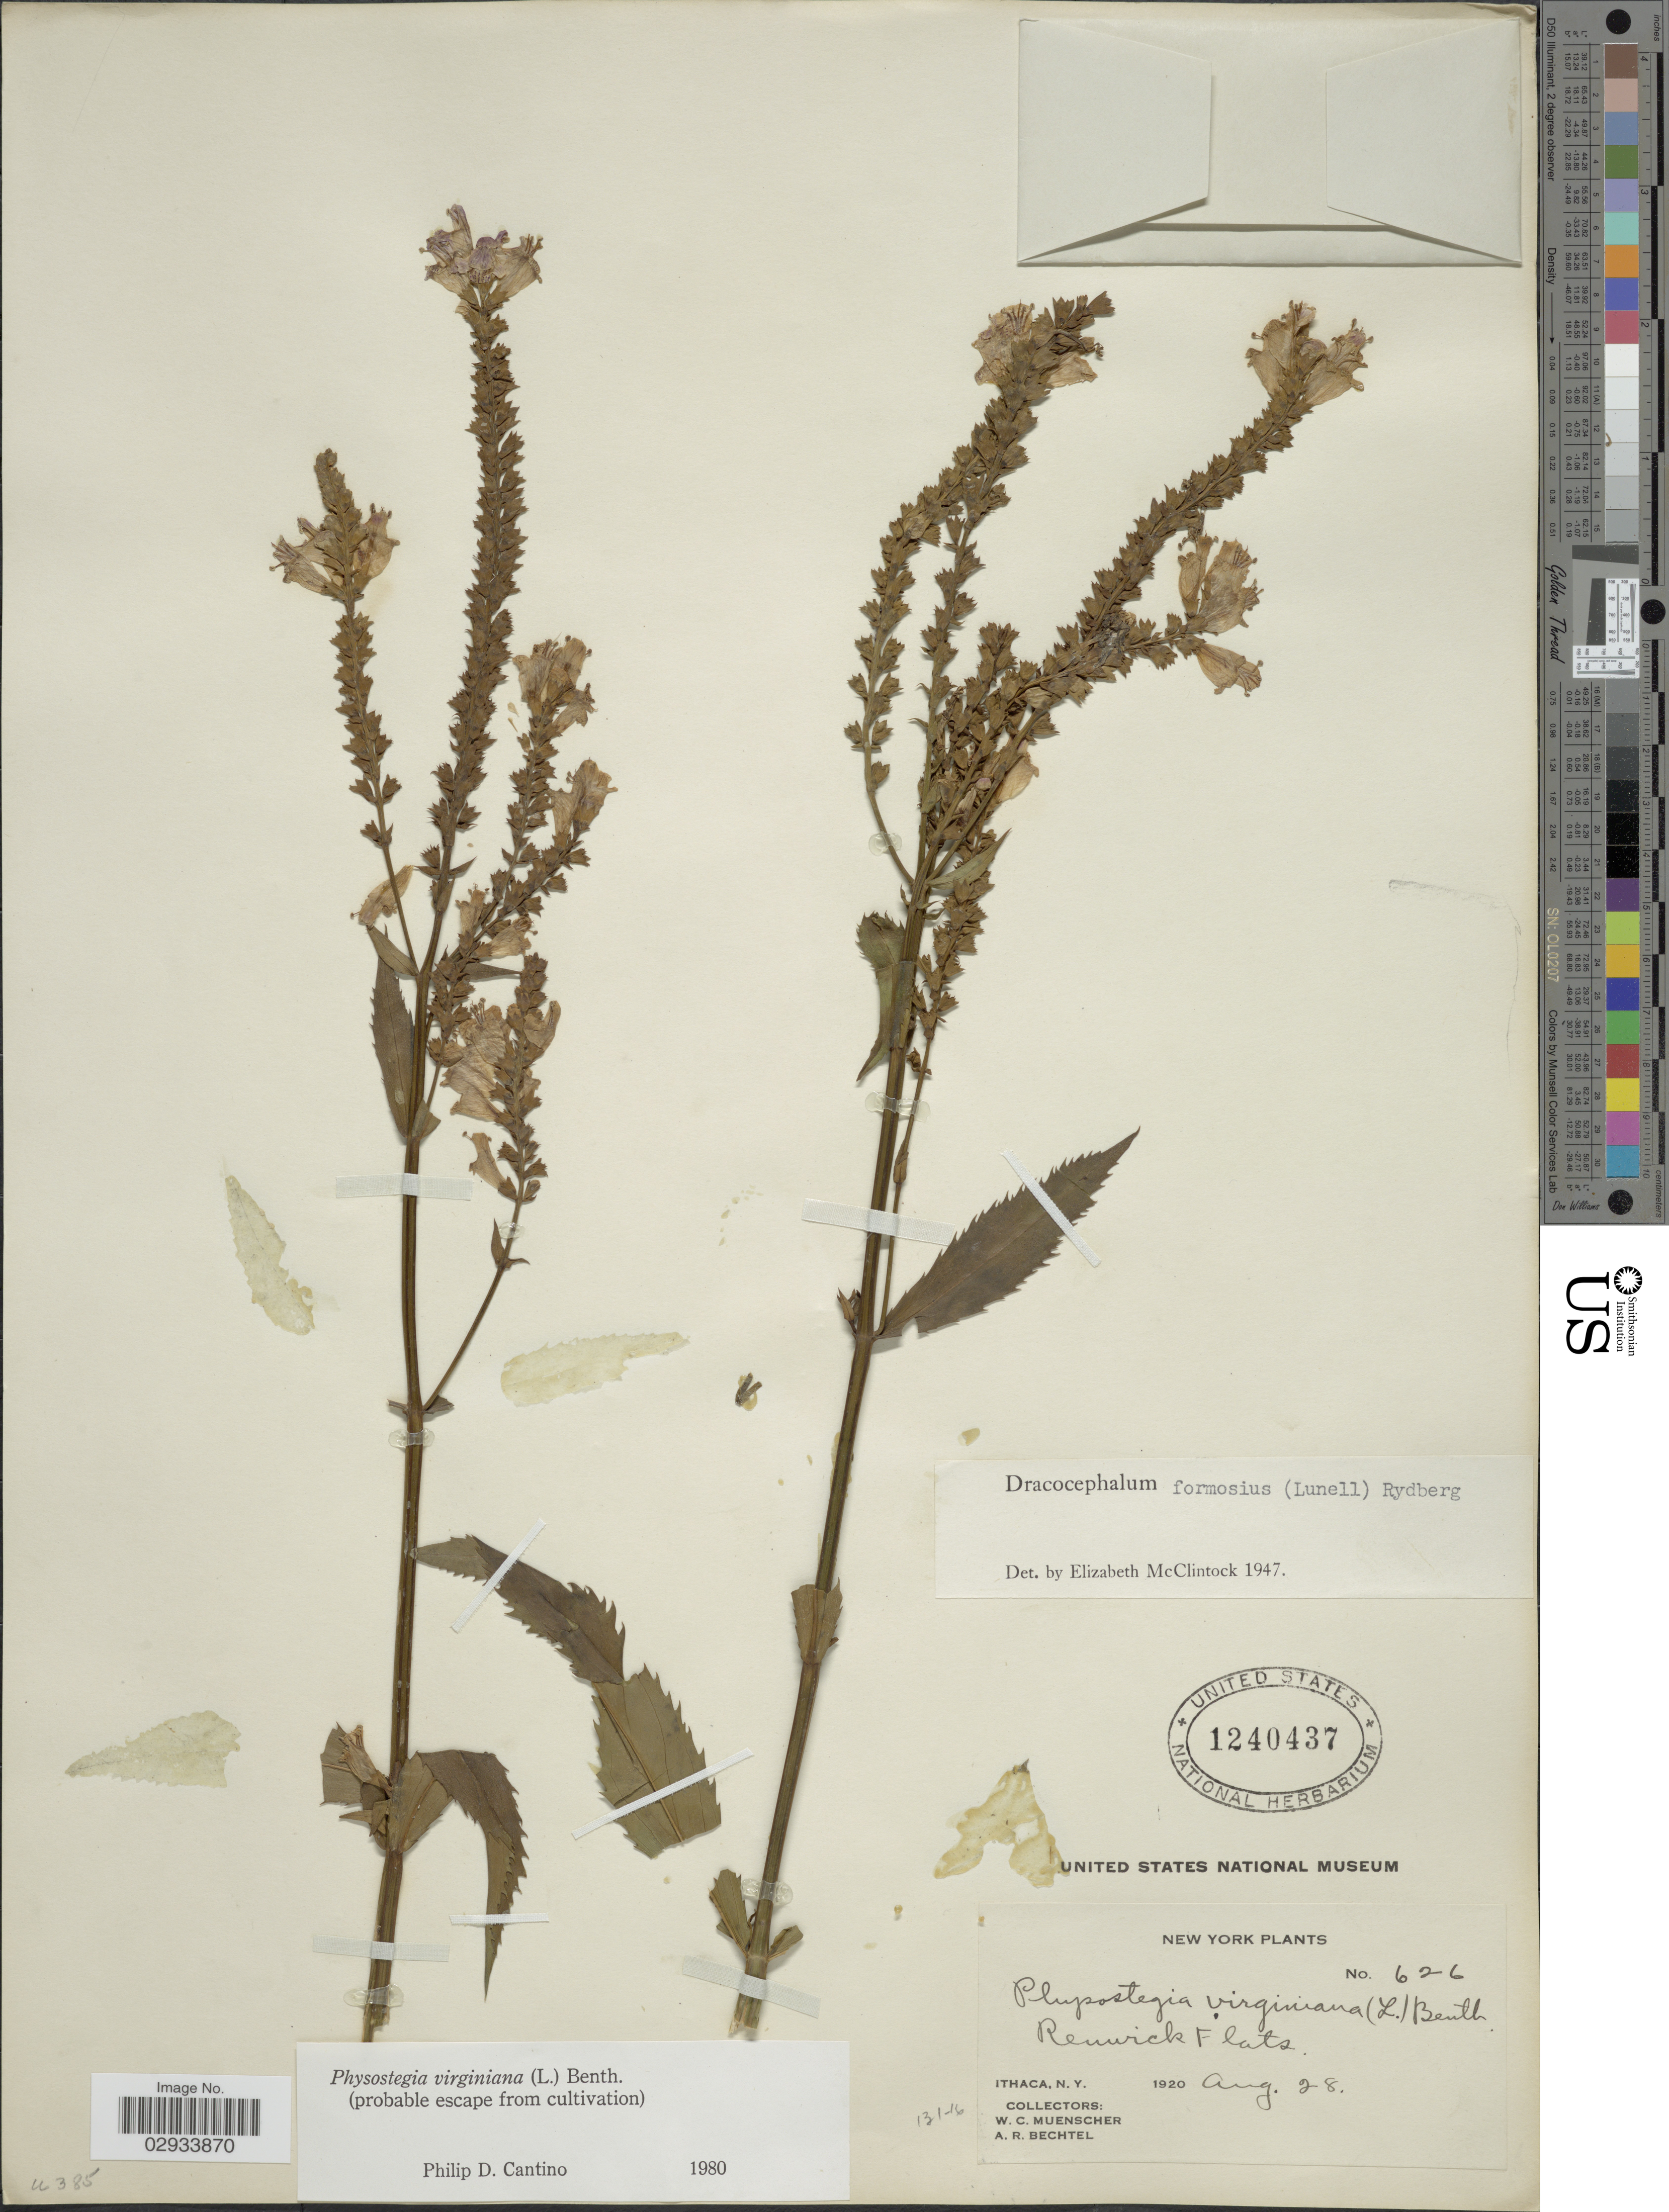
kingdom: Plantae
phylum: Tracheophyta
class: Magnoliopsida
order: Lamiales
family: Lamiaceae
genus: Physostegia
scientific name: Physostegia virginiana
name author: (L.) Benth.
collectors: W. Muenscher & A. Bechtel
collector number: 626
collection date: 1920-08-28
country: United States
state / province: New York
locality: Ithaca, N.Y., Renwick Flats.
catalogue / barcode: US 1240437